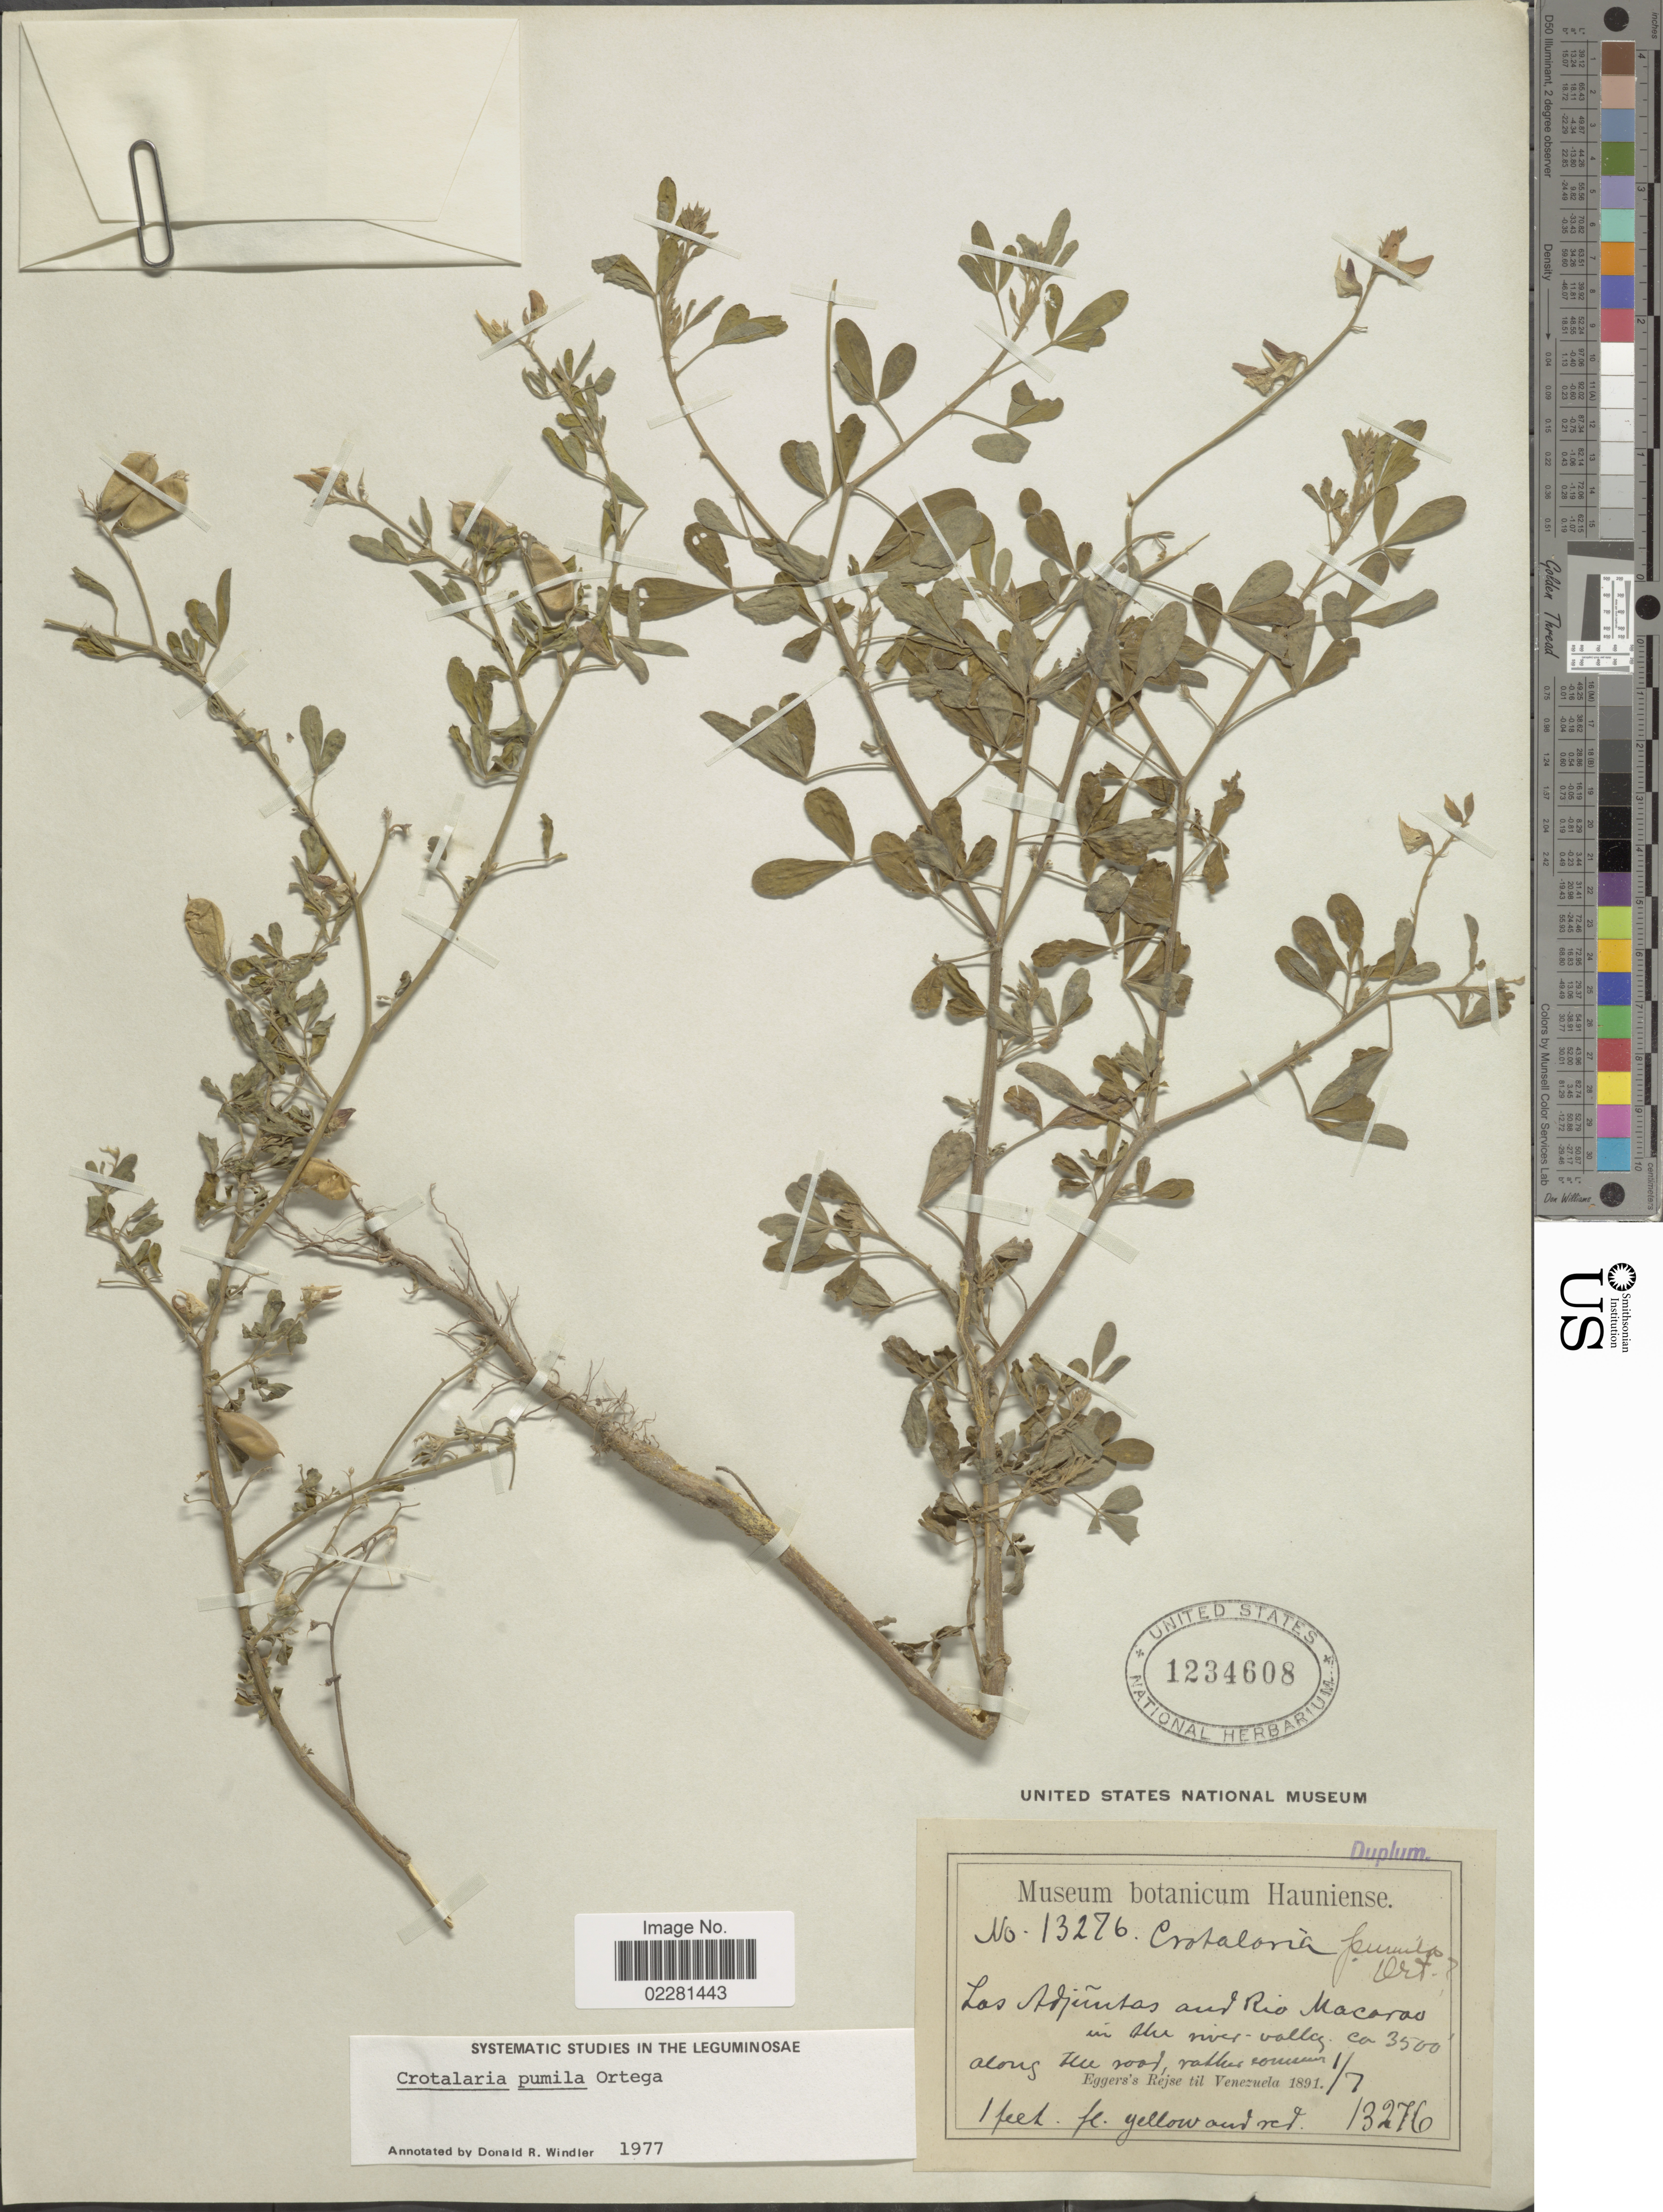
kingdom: Plantae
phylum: Tracheophyta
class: Magnoliopsida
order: Fabales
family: Fabaceae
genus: Crotalaria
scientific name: Crotalaria pumila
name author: Ortega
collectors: -. Eggers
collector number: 13276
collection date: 1891-01-07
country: Venezuela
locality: Las Adjuntas and Rio Macaras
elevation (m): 1067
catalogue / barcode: US 1234608